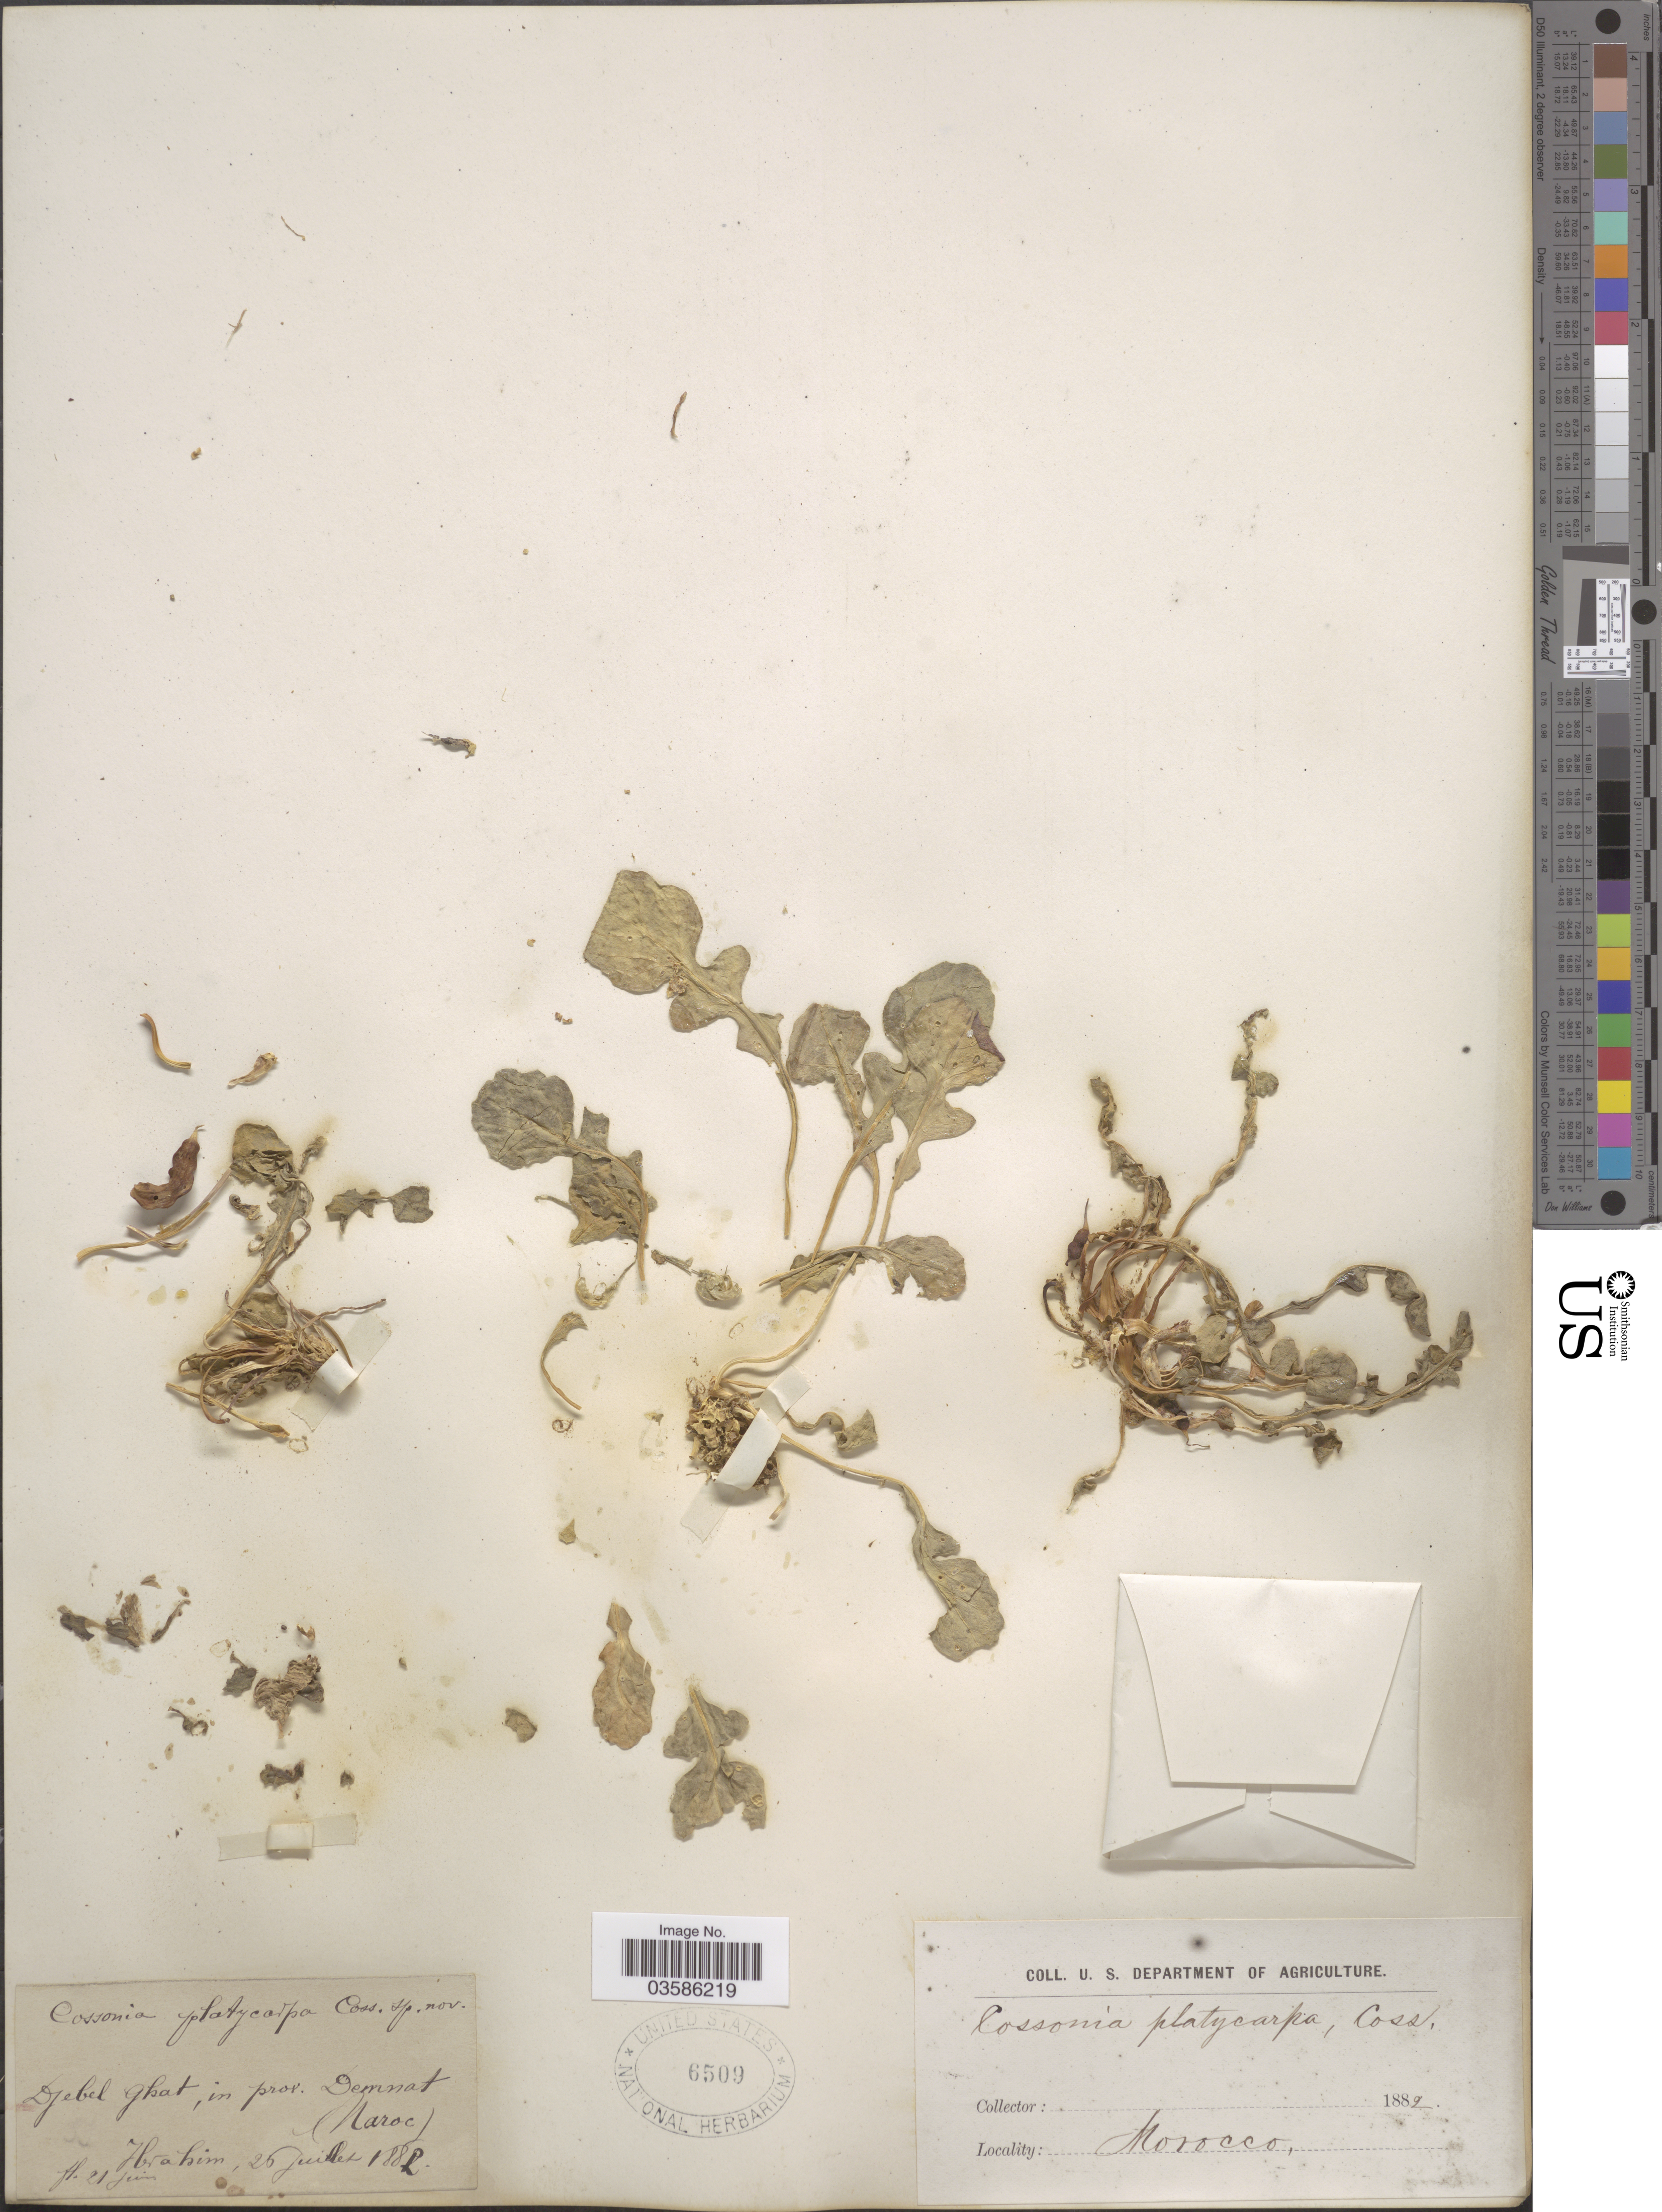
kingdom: Plantae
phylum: Tracheophyta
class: Magnoliopsida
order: Brassicales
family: Brassicaceae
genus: Cossonia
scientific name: Cossonia platycarpa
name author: Coss.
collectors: -. Ibrahim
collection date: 1882-07-26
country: Morocco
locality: Djebel Ghat, in prov. Demnat.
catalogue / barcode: US 6509